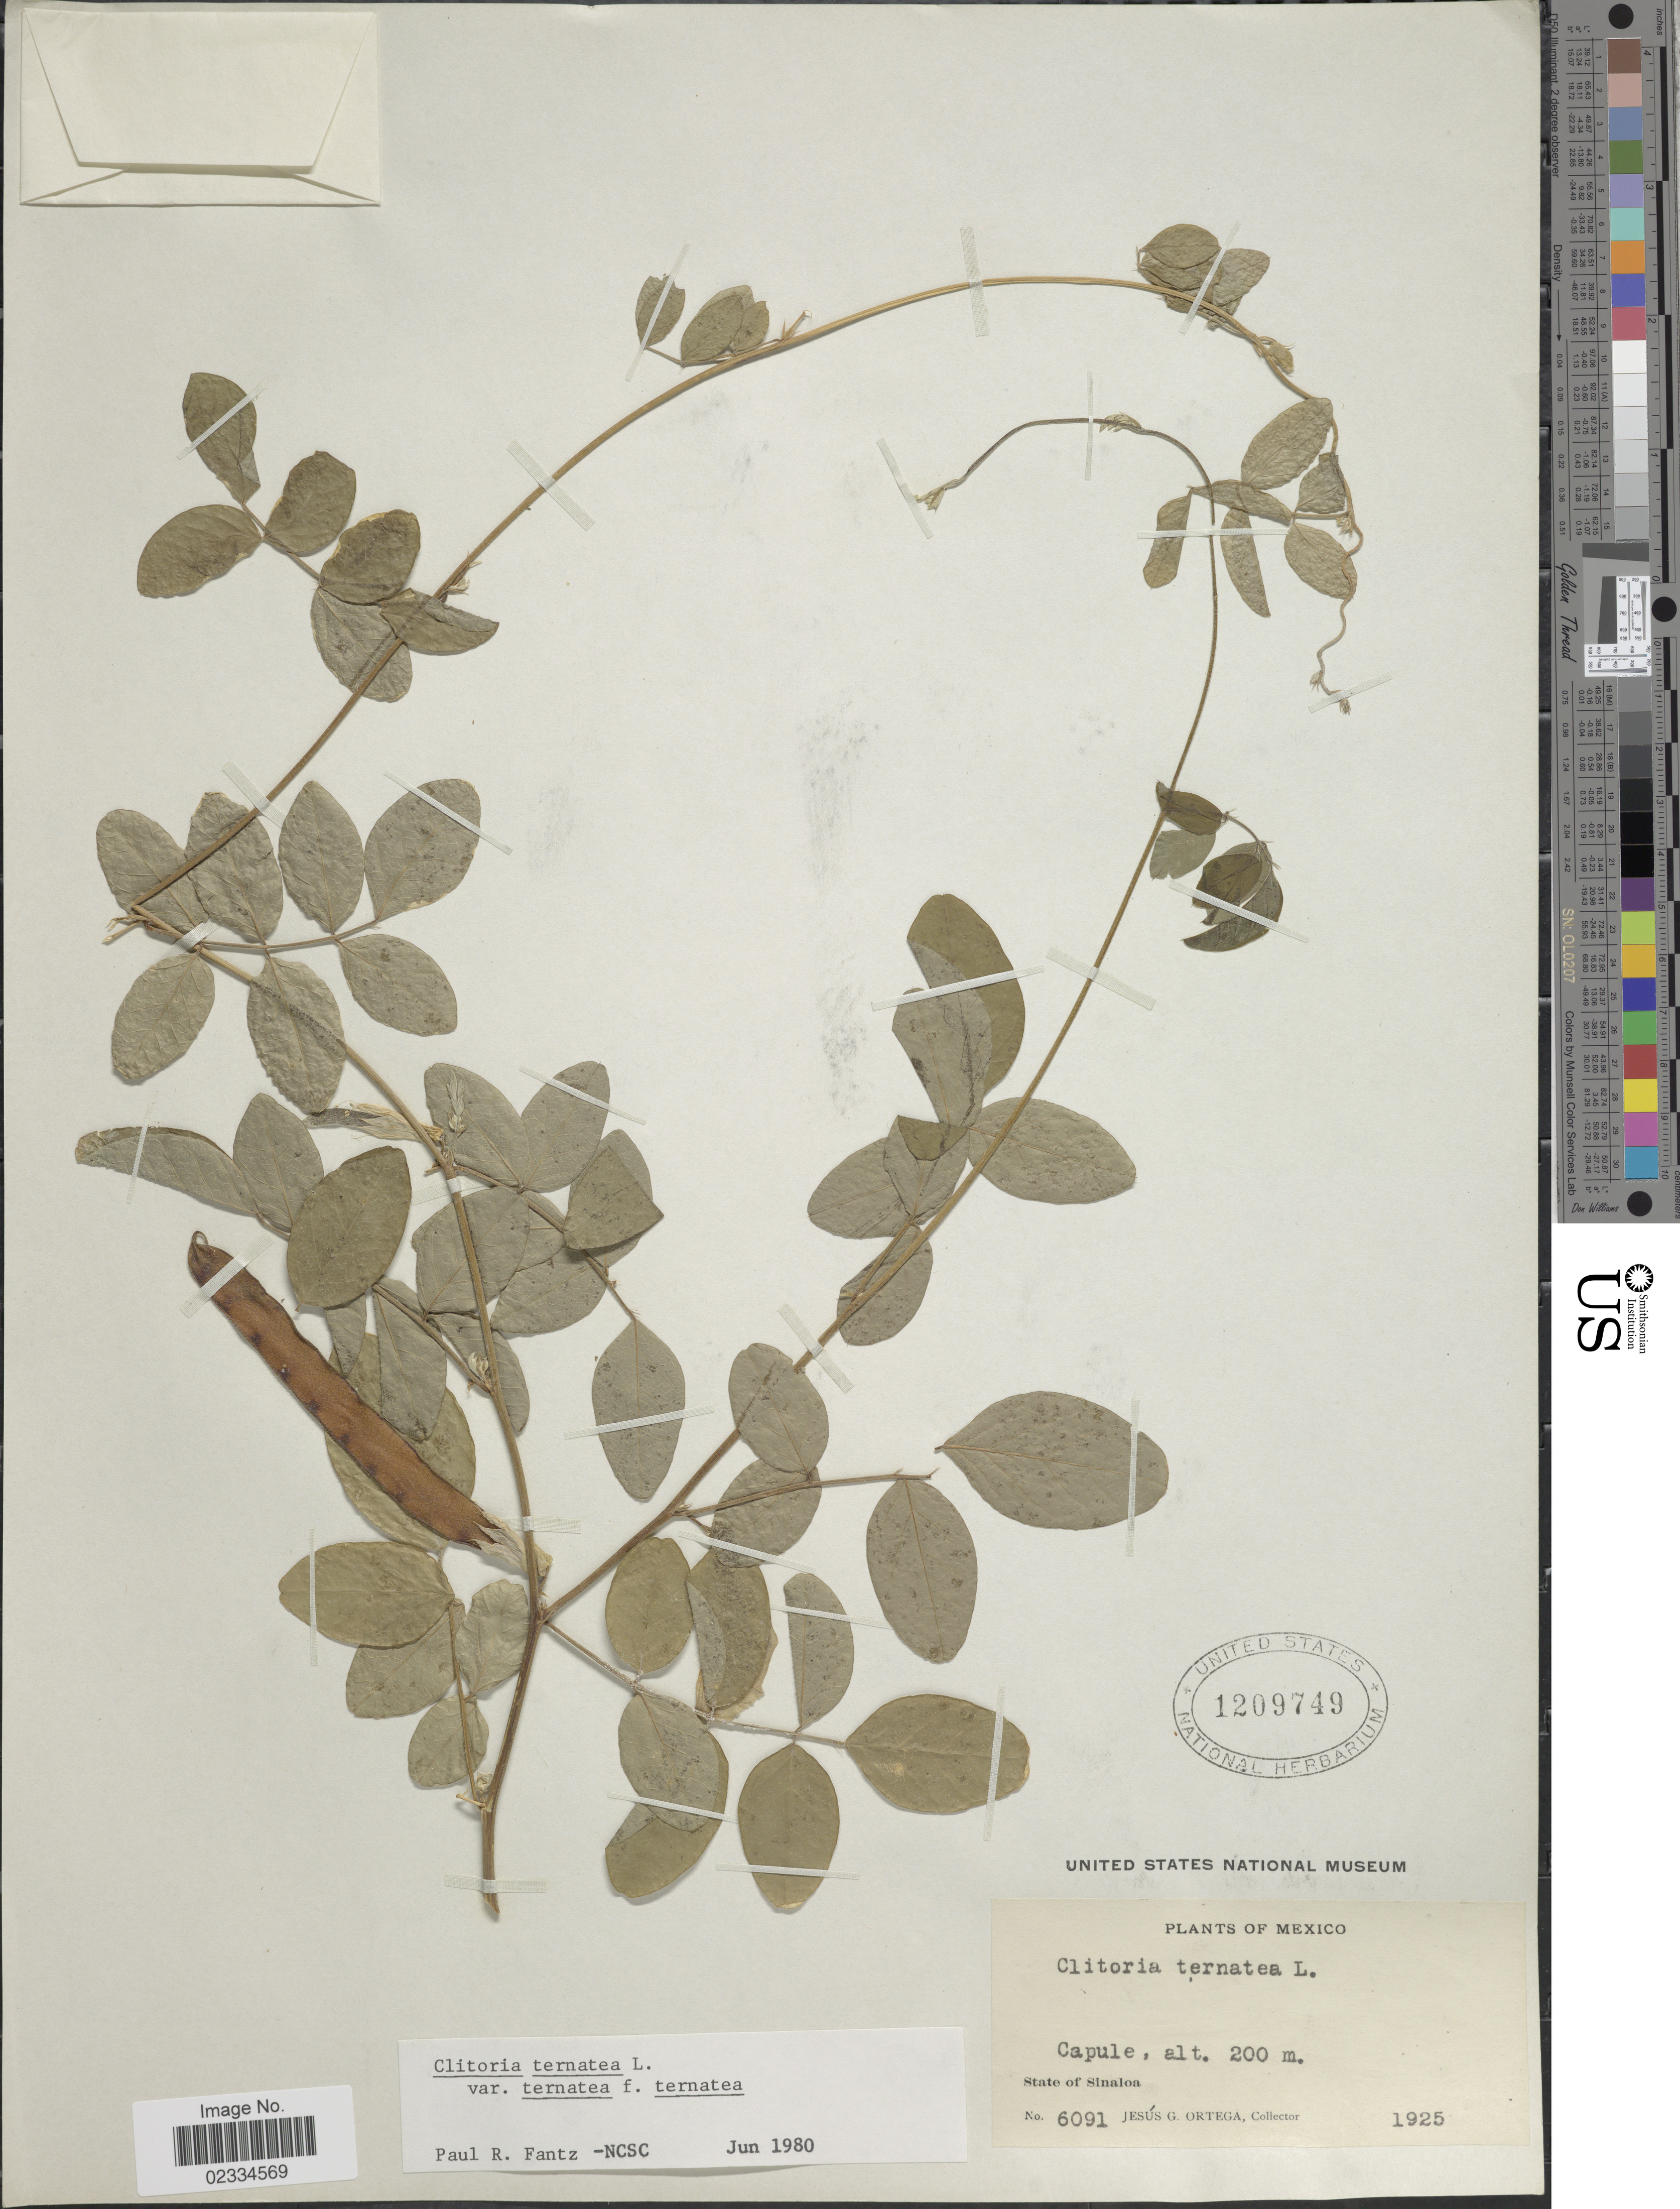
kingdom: Plantae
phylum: Tracheophyta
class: Magnoliopsida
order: Fabales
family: Fabaceae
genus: Clitoria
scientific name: Clitoria ternatea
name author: L.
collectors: J. Ortega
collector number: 6091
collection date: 1925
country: Mexico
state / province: Sinaloa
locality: Capule, State of Sinaloa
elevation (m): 200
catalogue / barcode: US 1209749